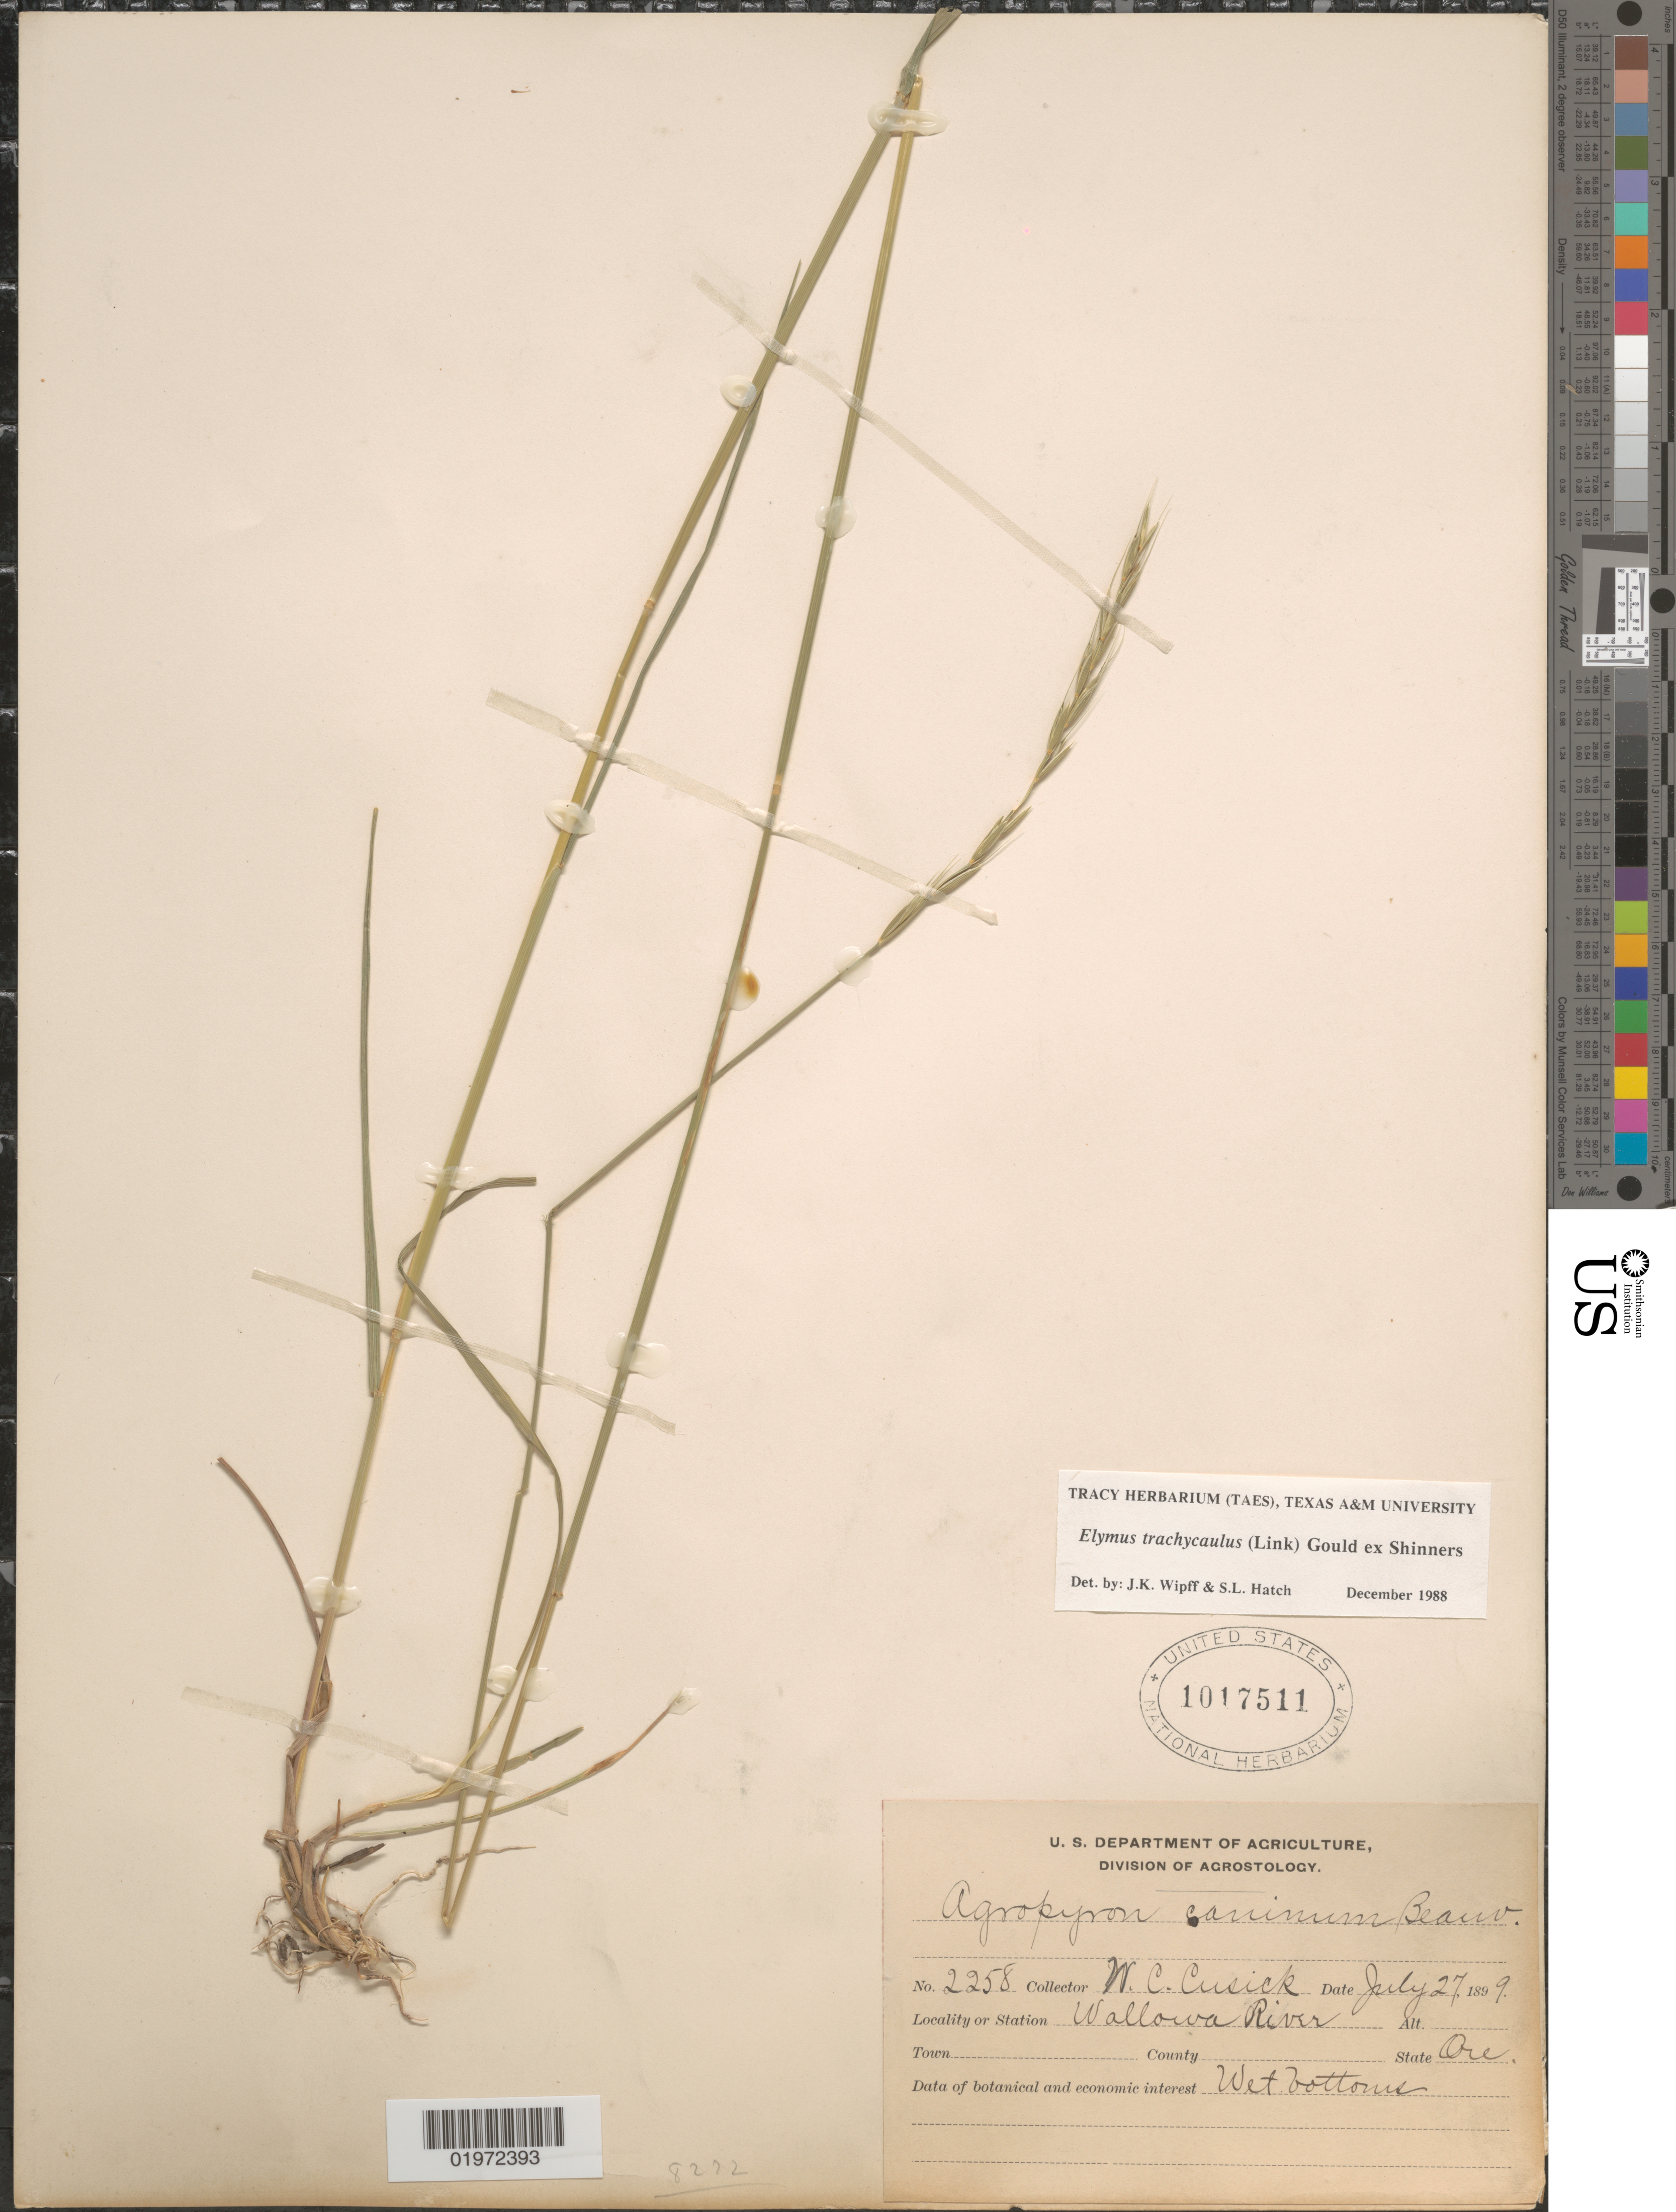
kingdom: Plantae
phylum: Tracheophyta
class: Liliopsida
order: Poales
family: Poaceae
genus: Elymus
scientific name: Elymus trachycaulus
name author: (Link) Gould ex Shinners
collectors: W. C. Cusick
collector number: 2258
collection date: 1899-07-27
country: United States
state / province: Oregon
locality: Wallowa River.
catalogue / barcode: US 1017511